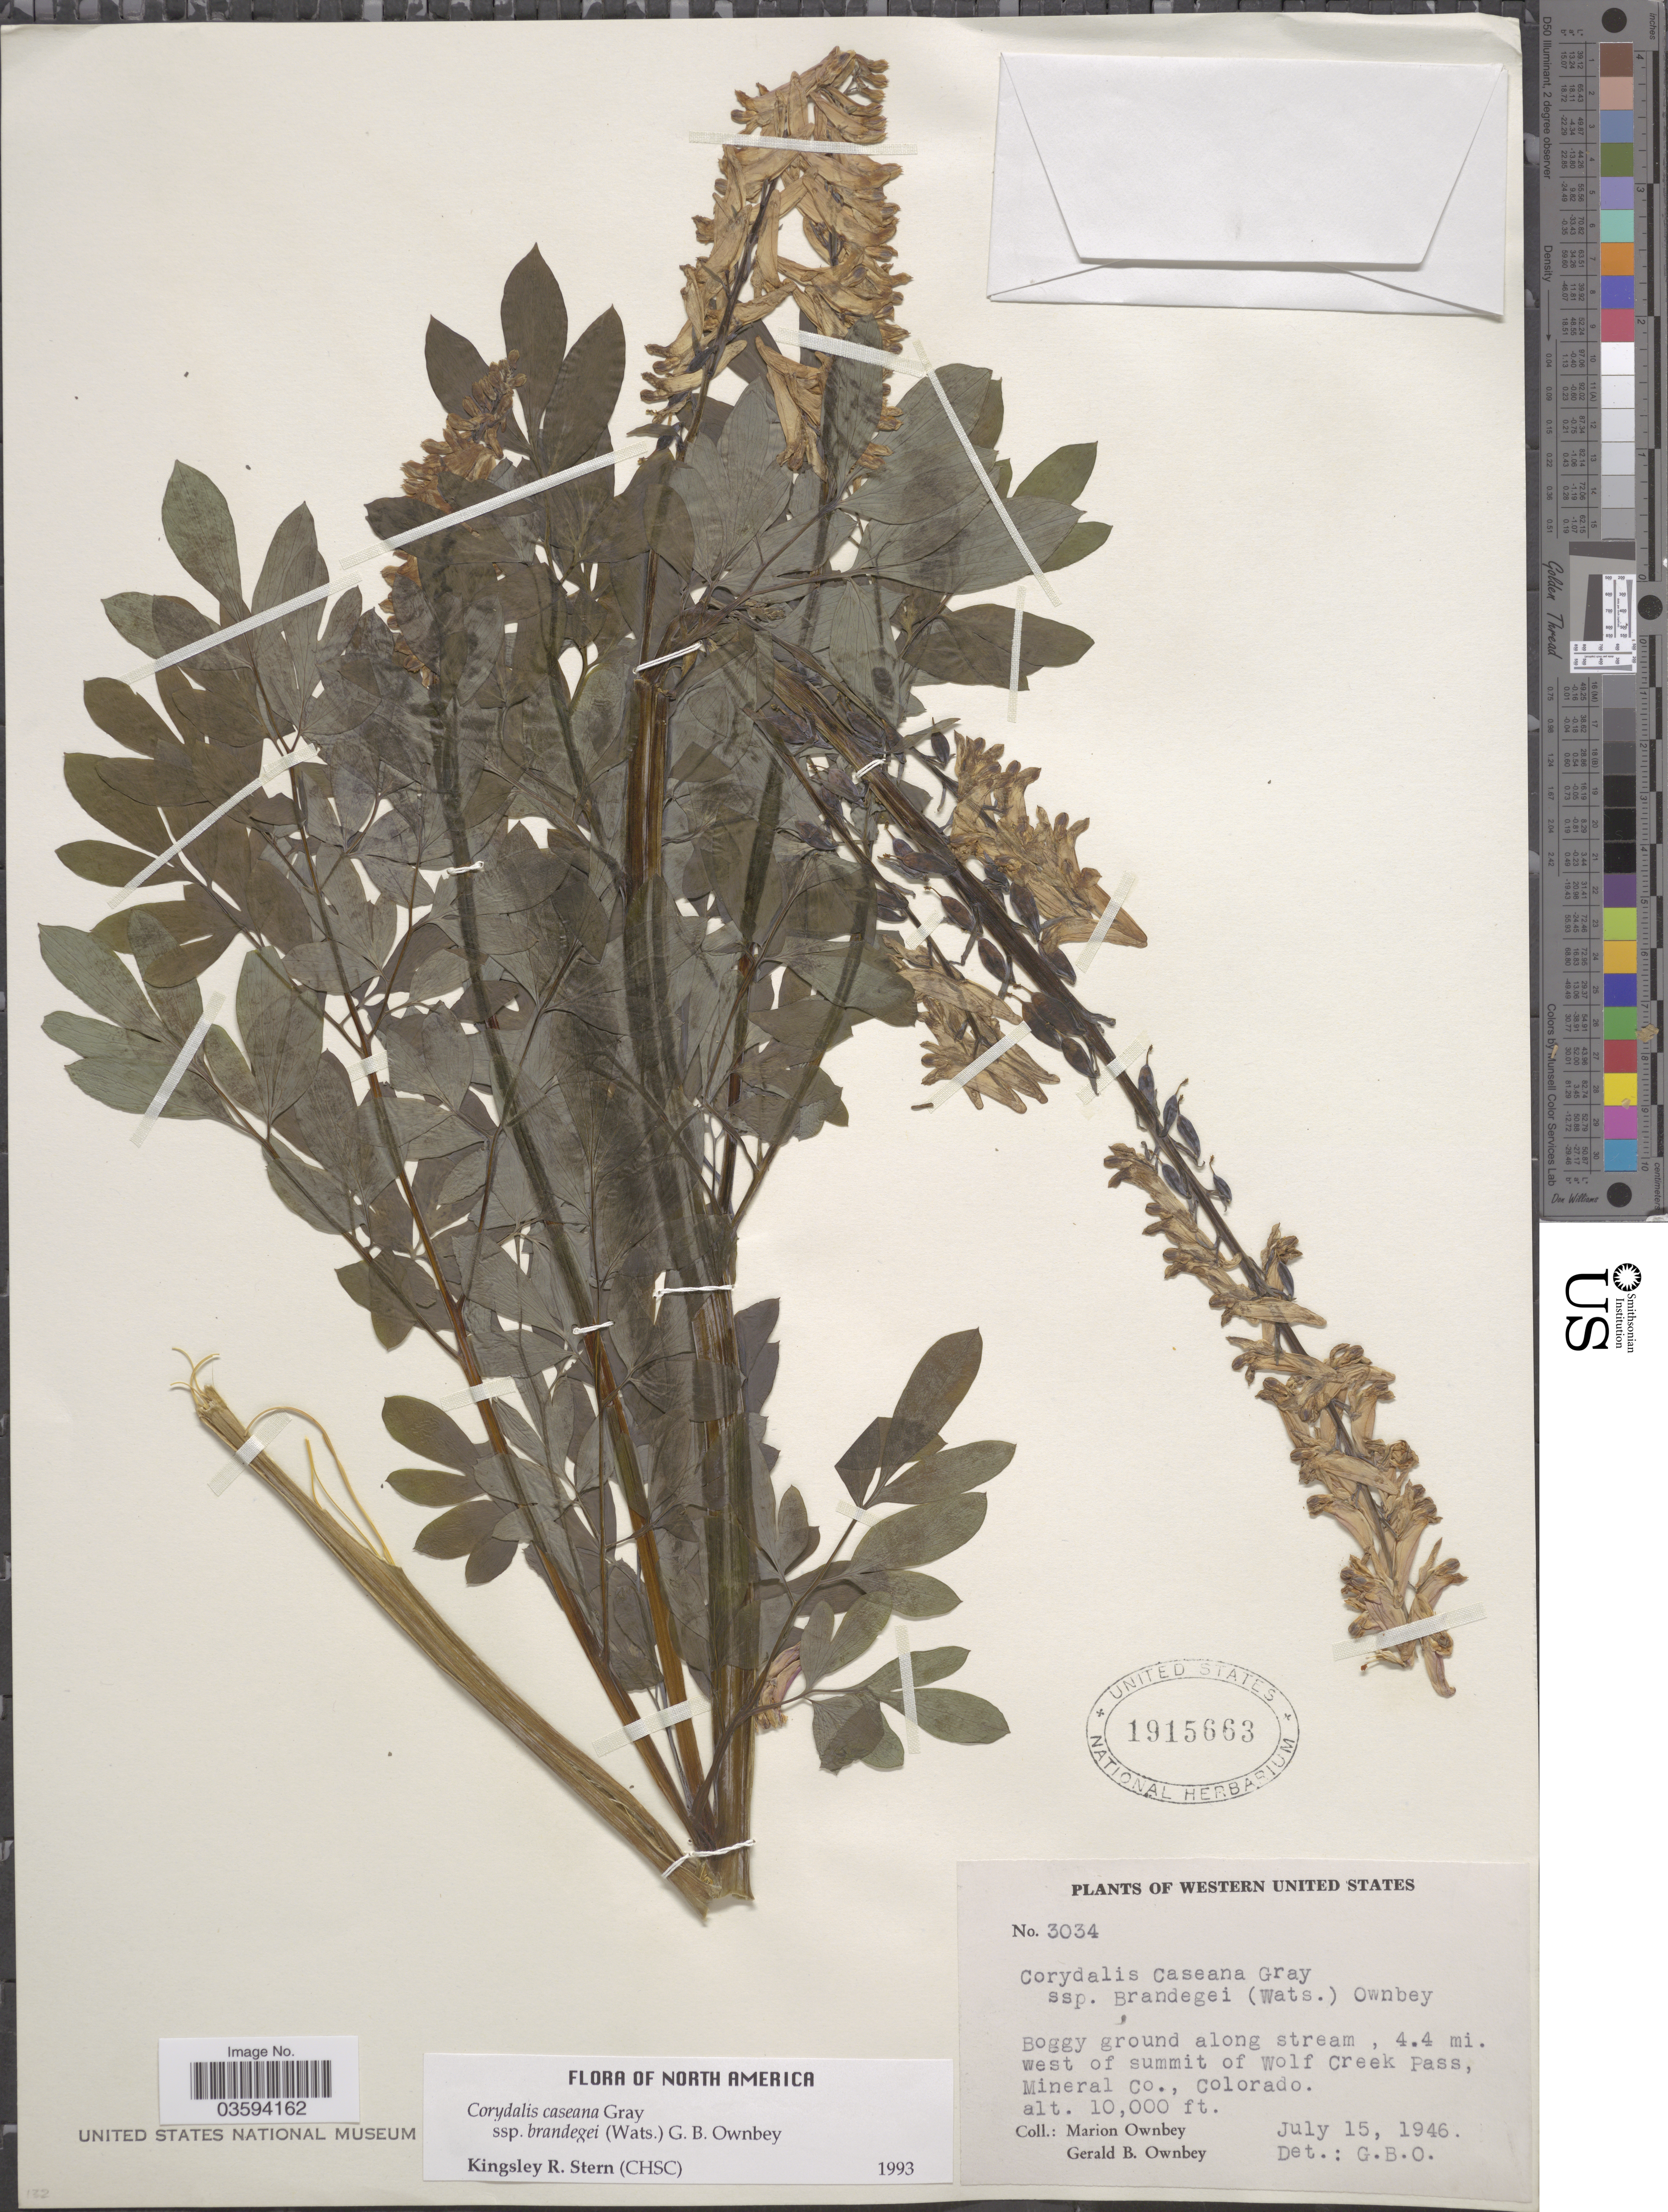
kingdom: Plantae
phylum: Tracheophyta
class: Magnoliopsida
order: Ranunculales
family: Papaveraceae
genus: Corydalis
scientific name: Corydalis caseana subsp. brandegeei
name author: (S. Watson) G.B. Ownbey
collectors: M. Ownbey & G. B. Ownbey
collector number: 3034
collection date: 1946-07-15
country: United States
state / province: Colorado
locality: Western United States. Boggy ground along stream, 4.4 mi. west of summit of Wolf Creek Pass, Mineral Co.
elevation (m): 3048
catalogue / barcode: US 1915663